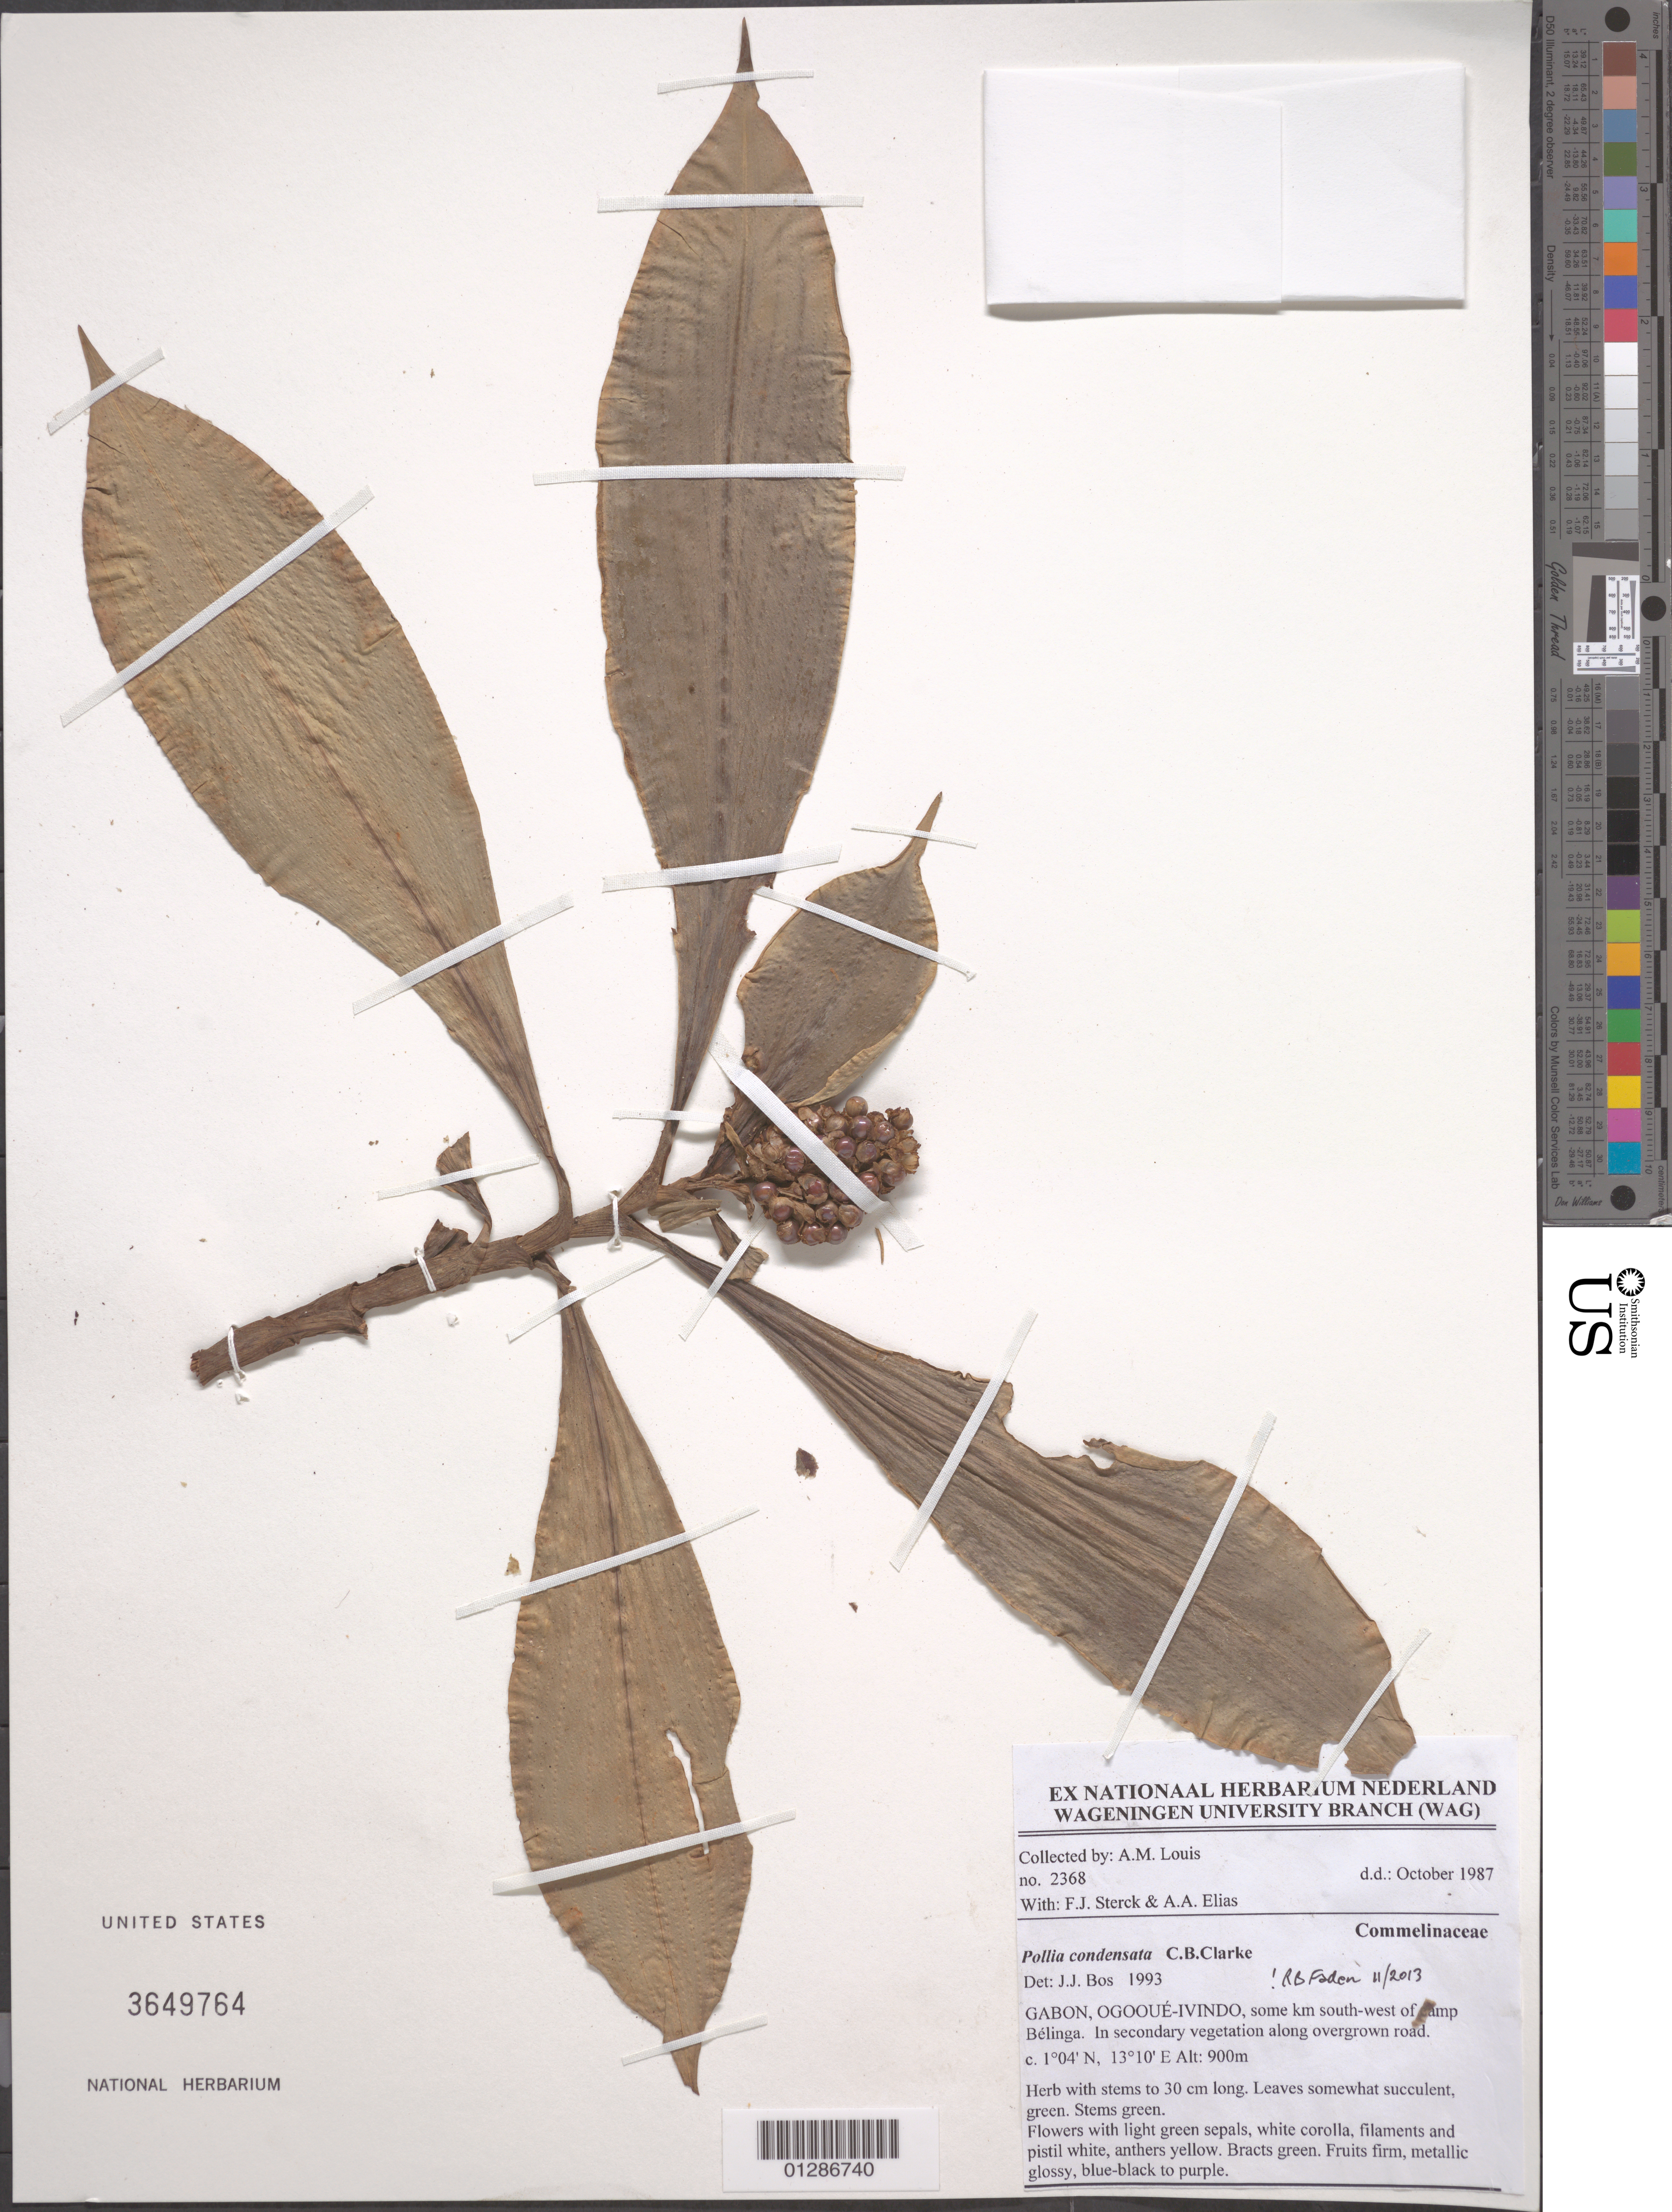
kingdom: Plantae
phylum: Tracheophyta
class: Liliopsida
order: Commelinales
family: Commelinaceae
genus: Pollia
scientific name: Pollia condensata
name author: C.B. Clarke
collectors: A. Louis, F. Sterck & A. Elias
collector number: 2368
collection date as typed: Oct 1987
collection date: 1987-10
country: Gabon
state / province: Ogooué-Ivindo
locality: Some km SW of camp Belinga.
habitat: Herb.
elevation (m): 900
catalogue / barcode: US 3649764